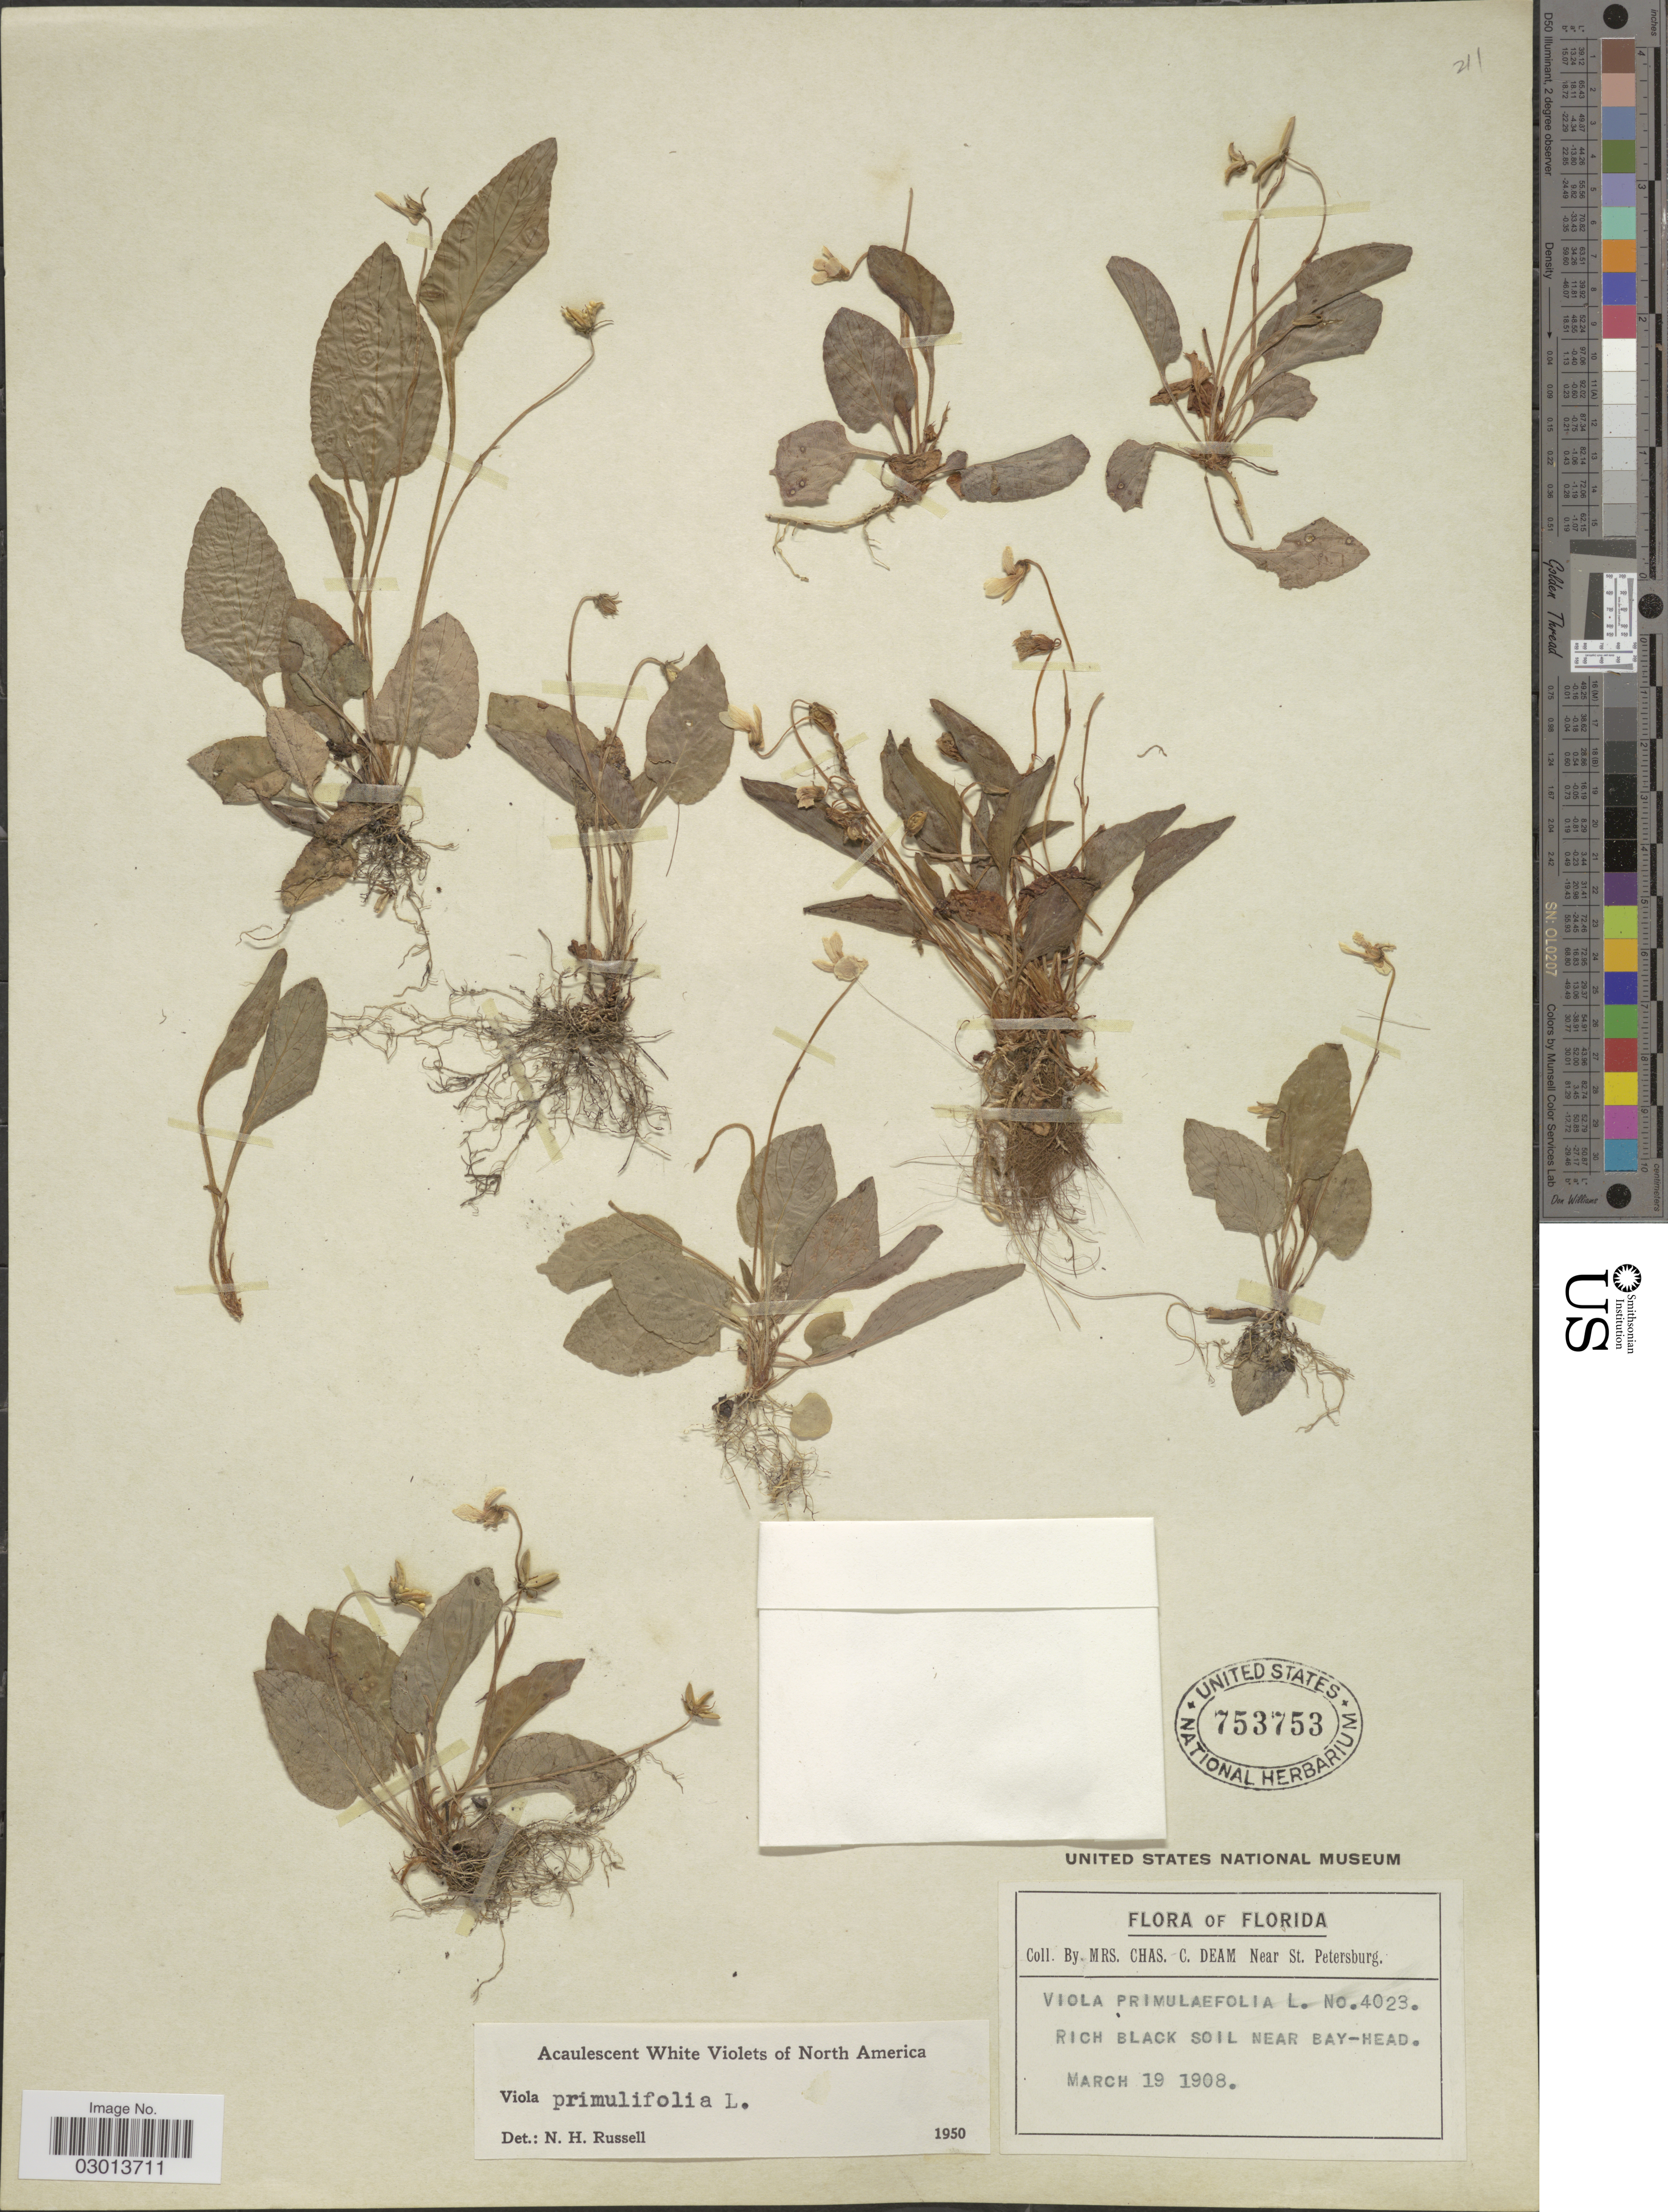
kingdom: Plantae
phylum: Tracheophyta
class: Magnoliopsida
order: Malpighiales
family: Violaceae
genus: Viola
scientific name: Viola primulifolia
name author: L.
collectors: C. Deam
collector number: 4023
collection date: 1908-03-19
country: United States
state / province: Florida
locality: Near St. Petersburg. Near Bay-Head.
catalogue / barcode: US 753753